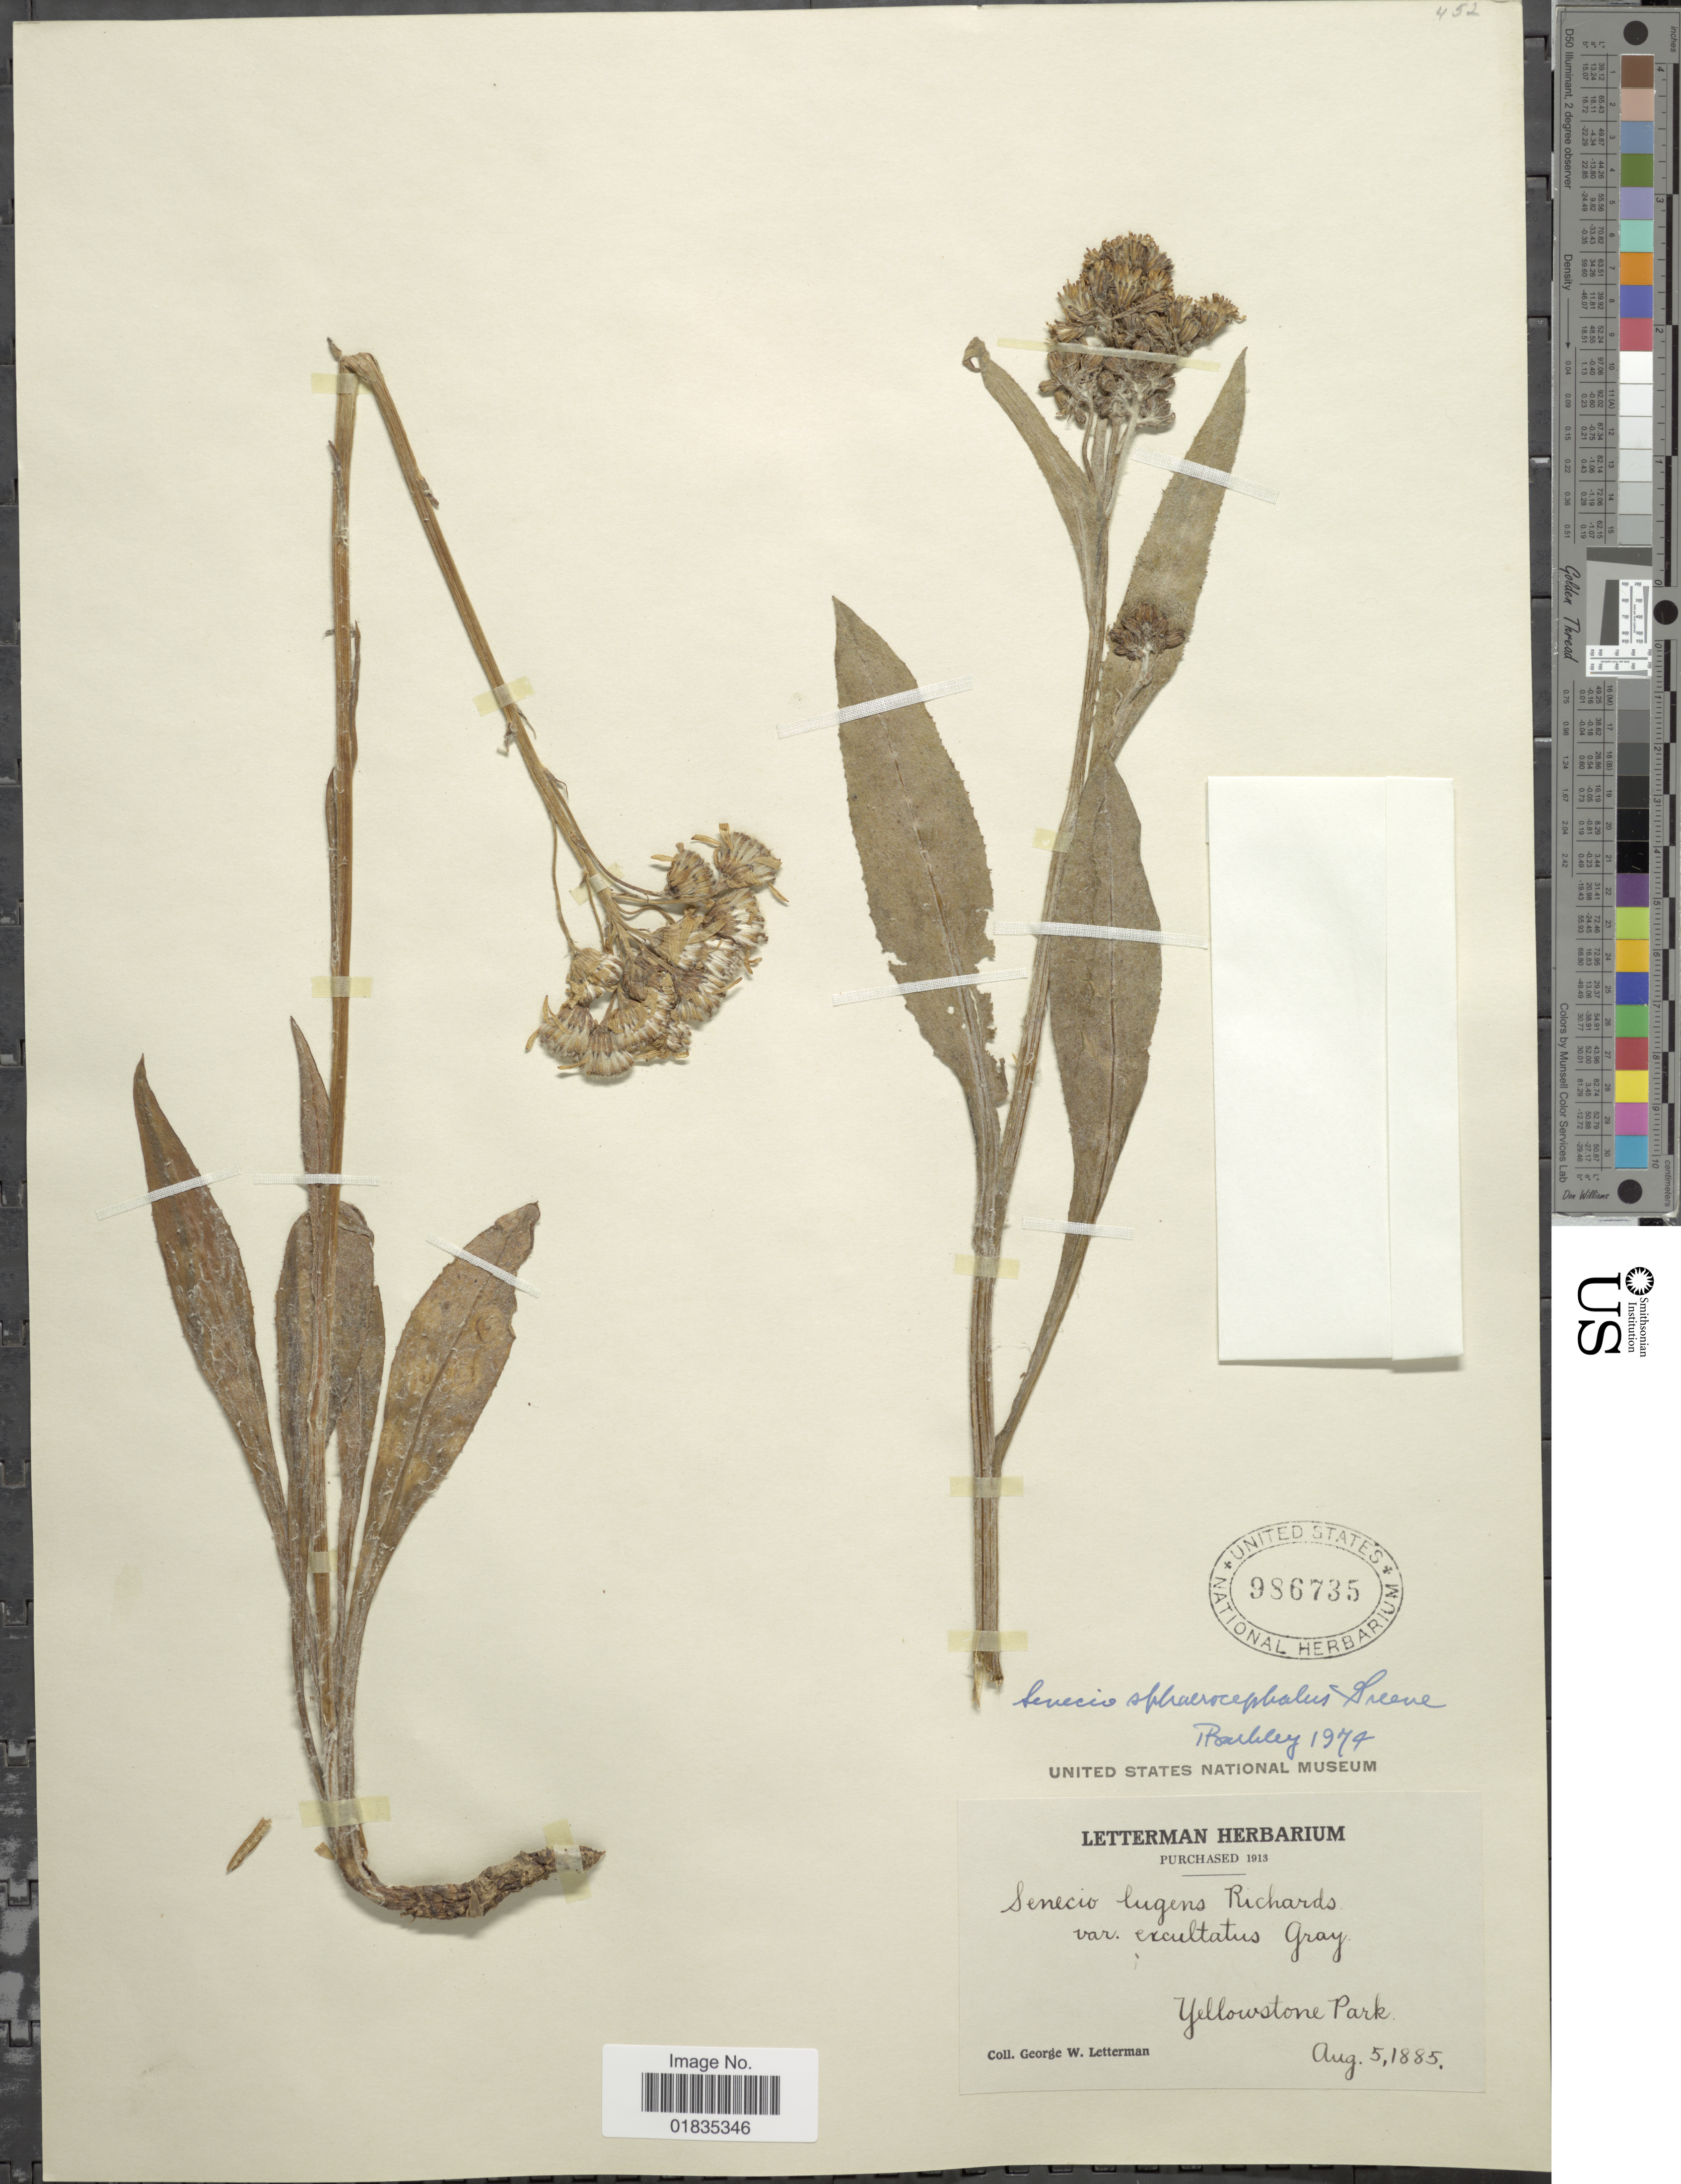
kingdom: Plantae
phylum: Tracheophyta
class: Magnoliopsida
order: Asterales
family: Asteraceae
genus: Senecio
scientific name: Senecio sphaerocephalus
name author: Greene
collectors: G. W. Letterman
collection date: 1885-08-05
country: United States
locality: Yellowstone Park.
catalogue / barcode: US 986735